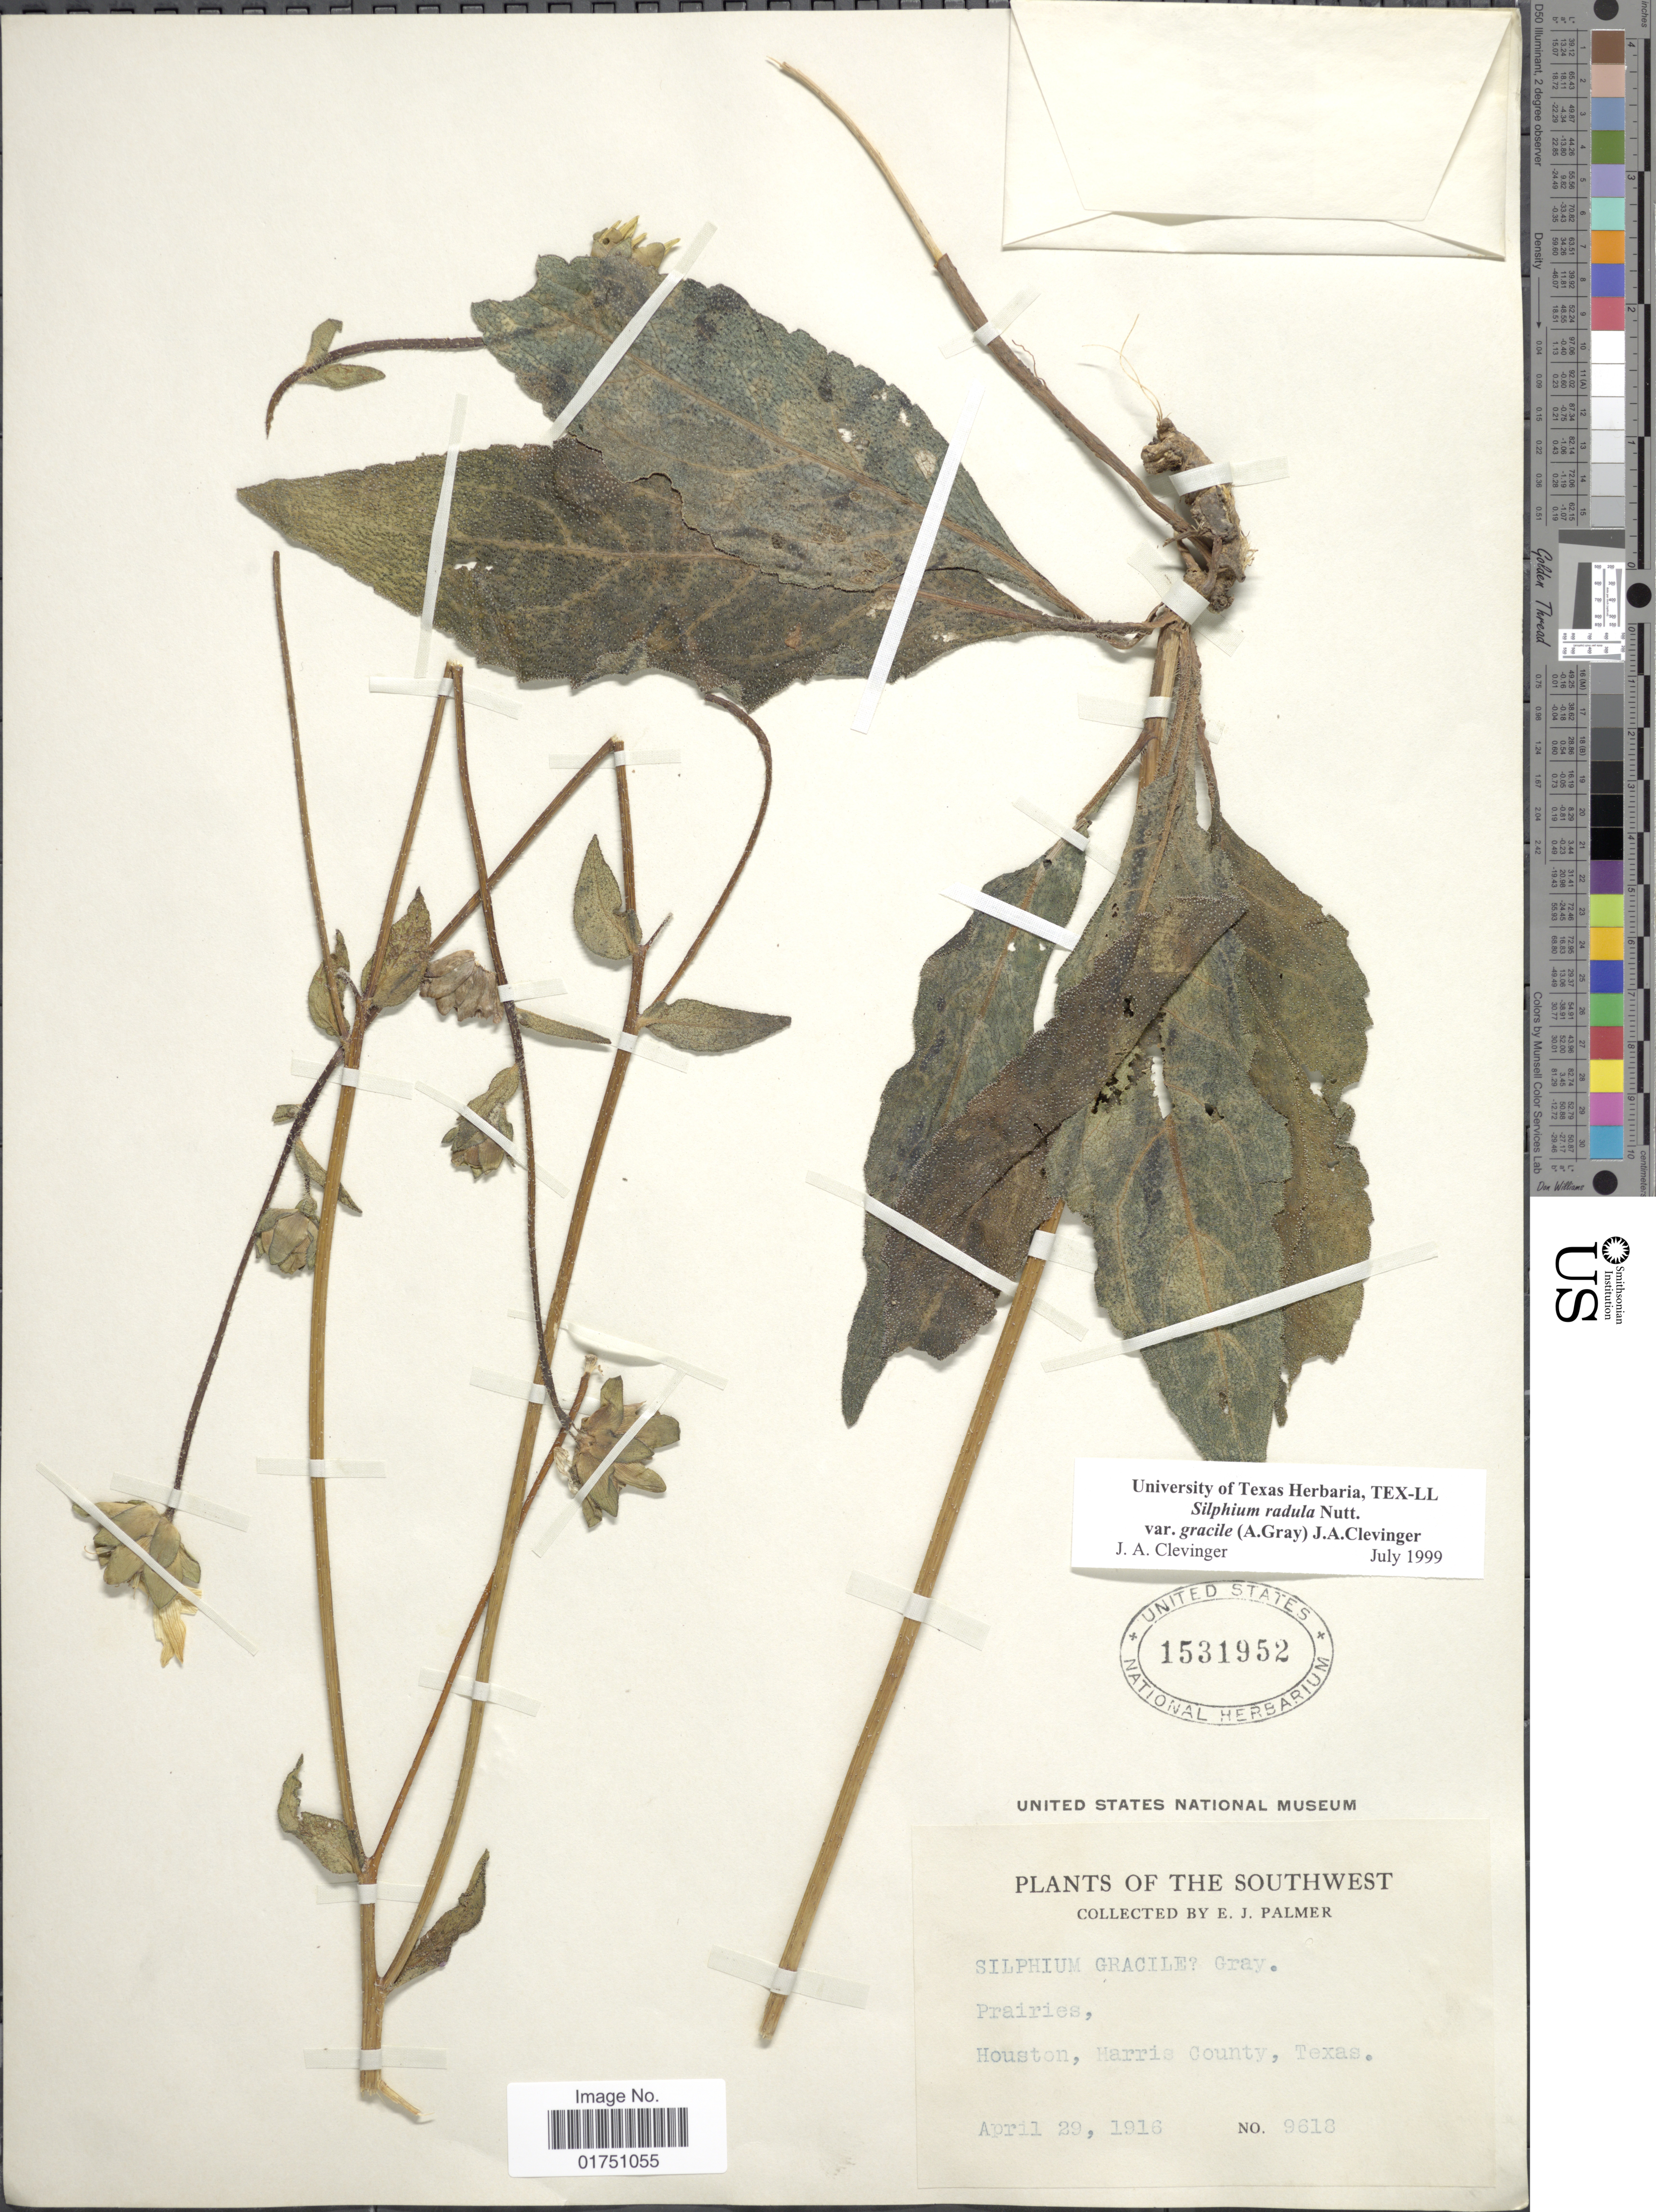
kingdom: Plantae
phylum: Tracheophyta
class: Magnoliopsida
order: Asterales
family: Asteraceae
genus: Silphium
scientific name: Silphium radula var. gracile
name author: (A. Gray) Clevinger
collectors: E. J. Palmer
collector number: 9618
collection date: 1916-04-29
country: United States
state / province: Texas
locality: Southwest. Prairies, Houston, Harrie County, Texas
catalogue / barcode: US 1531952